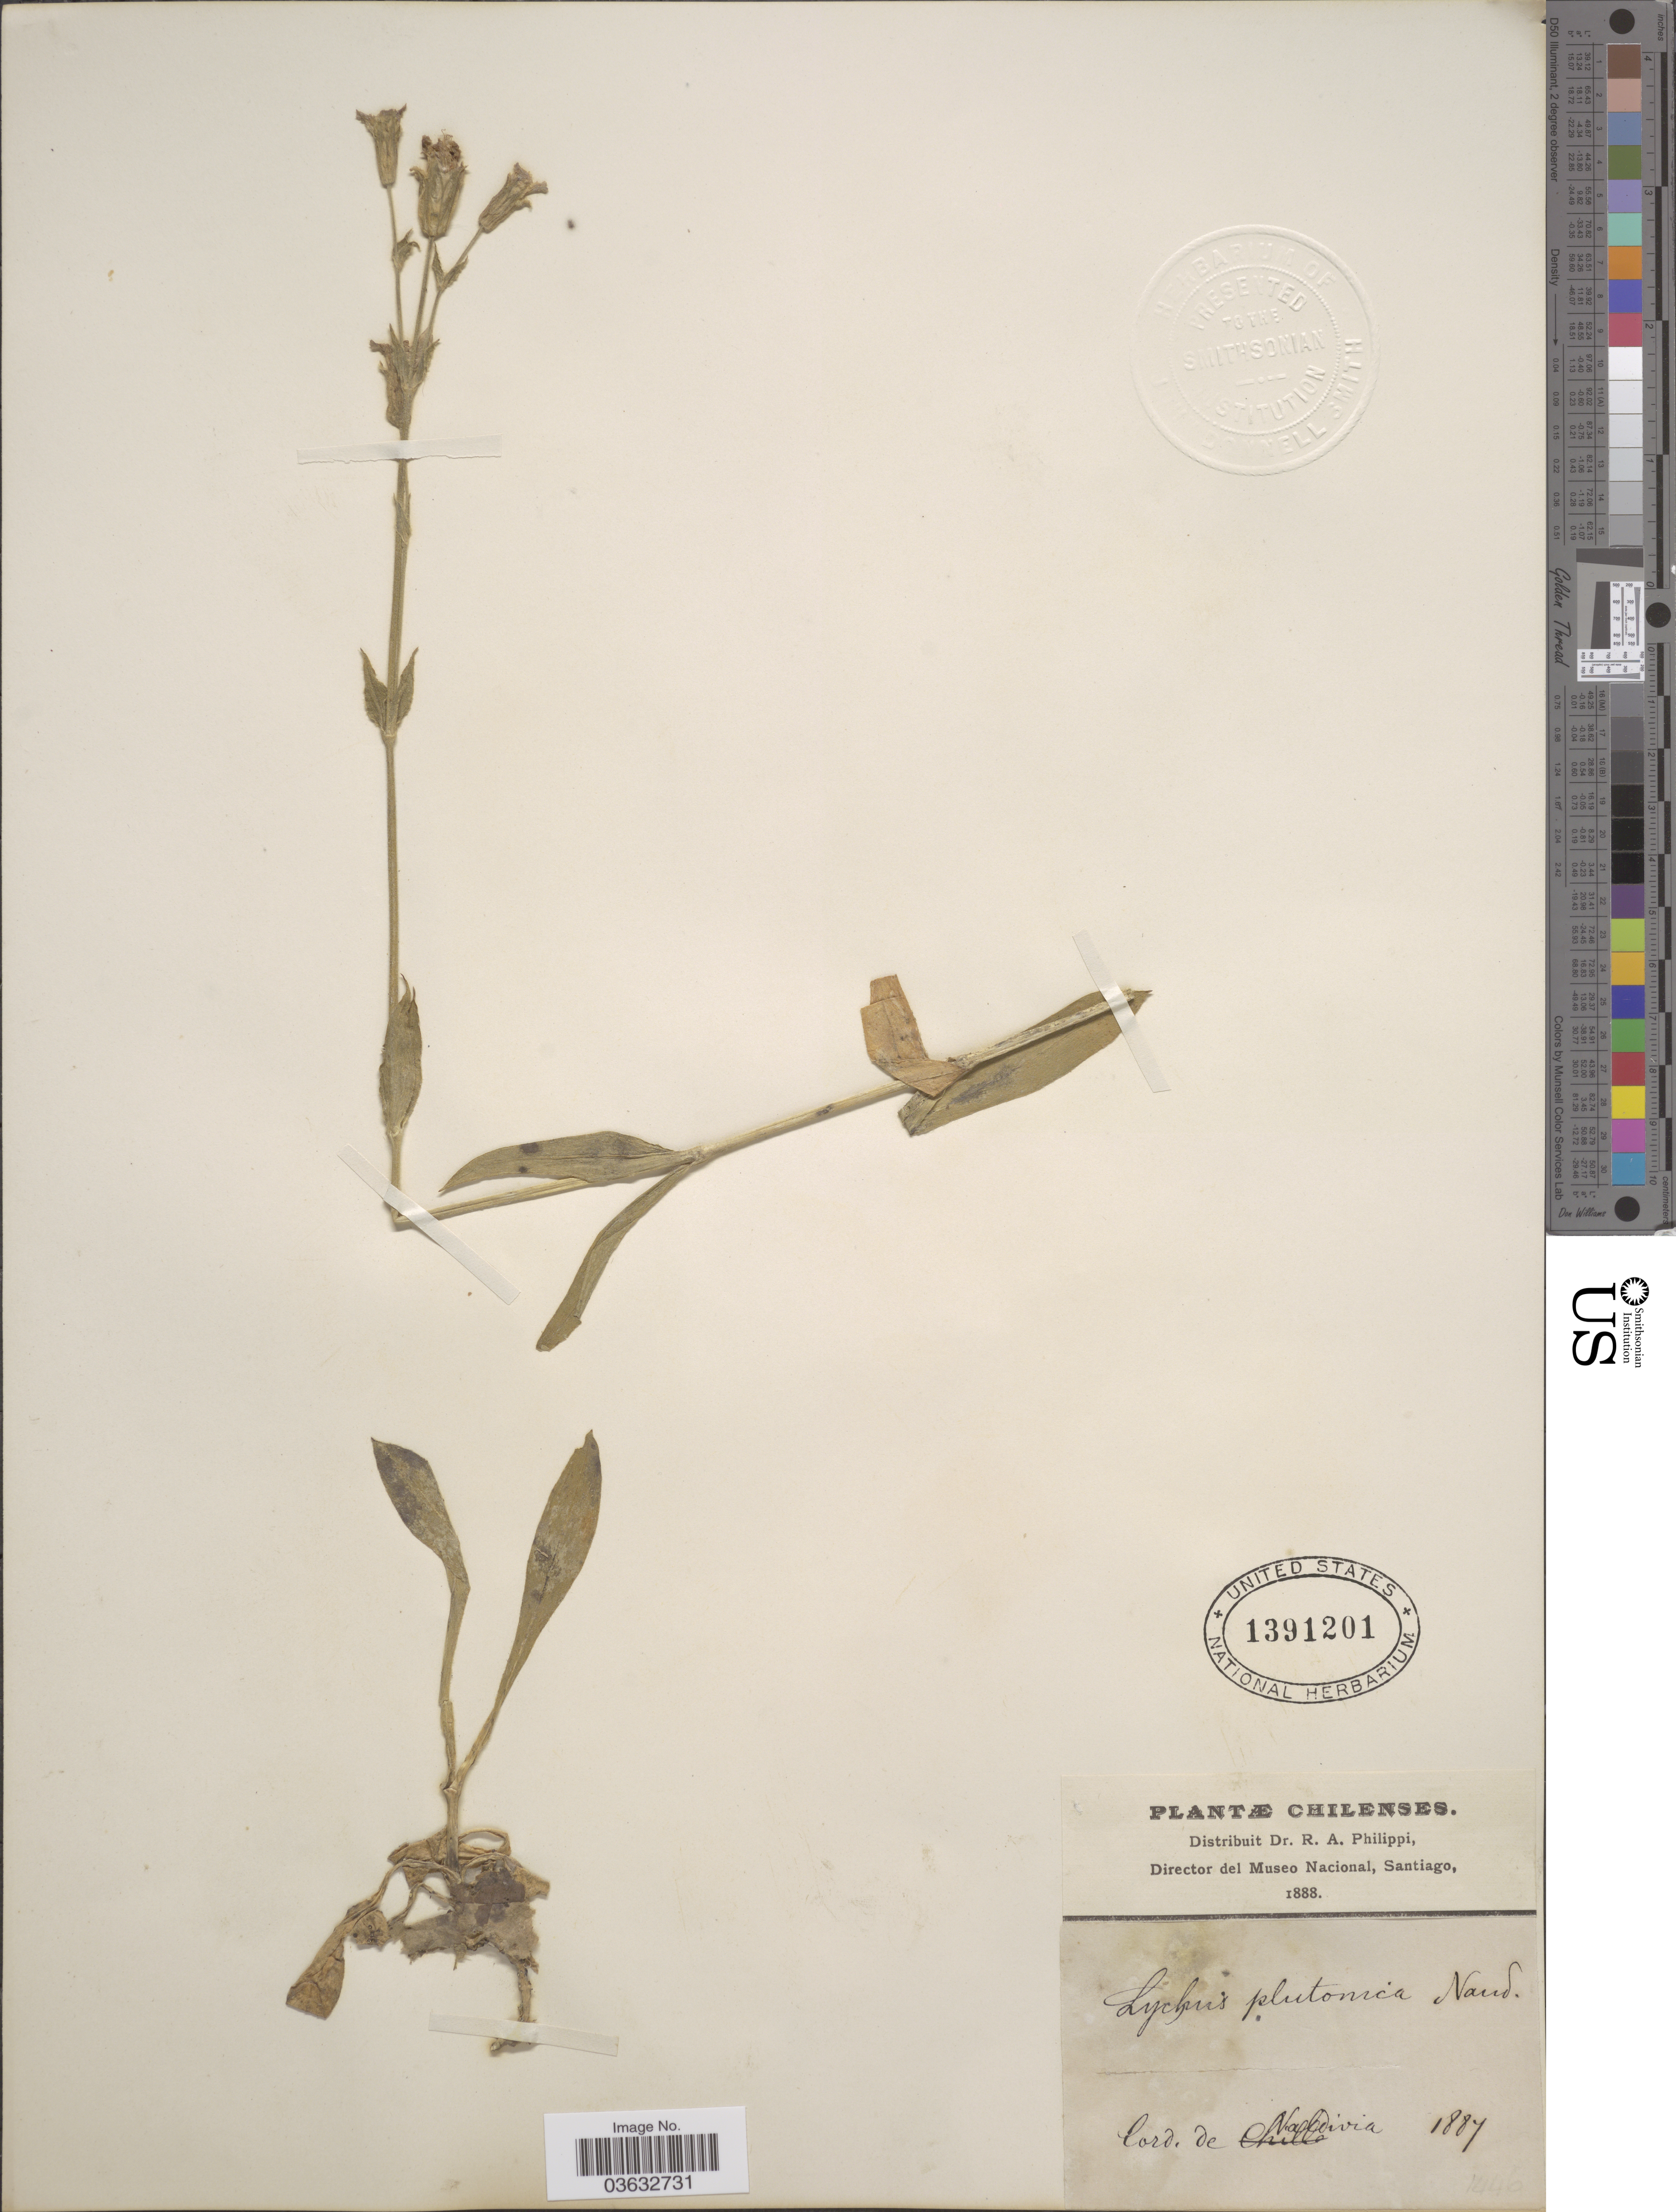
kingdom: Plantae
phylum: Tracheophyta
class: Magnoliopsida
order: Caryophyllales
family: Caryophyllaceae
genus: Silene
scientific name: Silene plutonica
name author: Naudin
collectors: ex. herb. R.A. Philippi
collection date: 1887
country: Chile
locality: Cord. de Valdivia.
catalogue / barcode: US 1391201